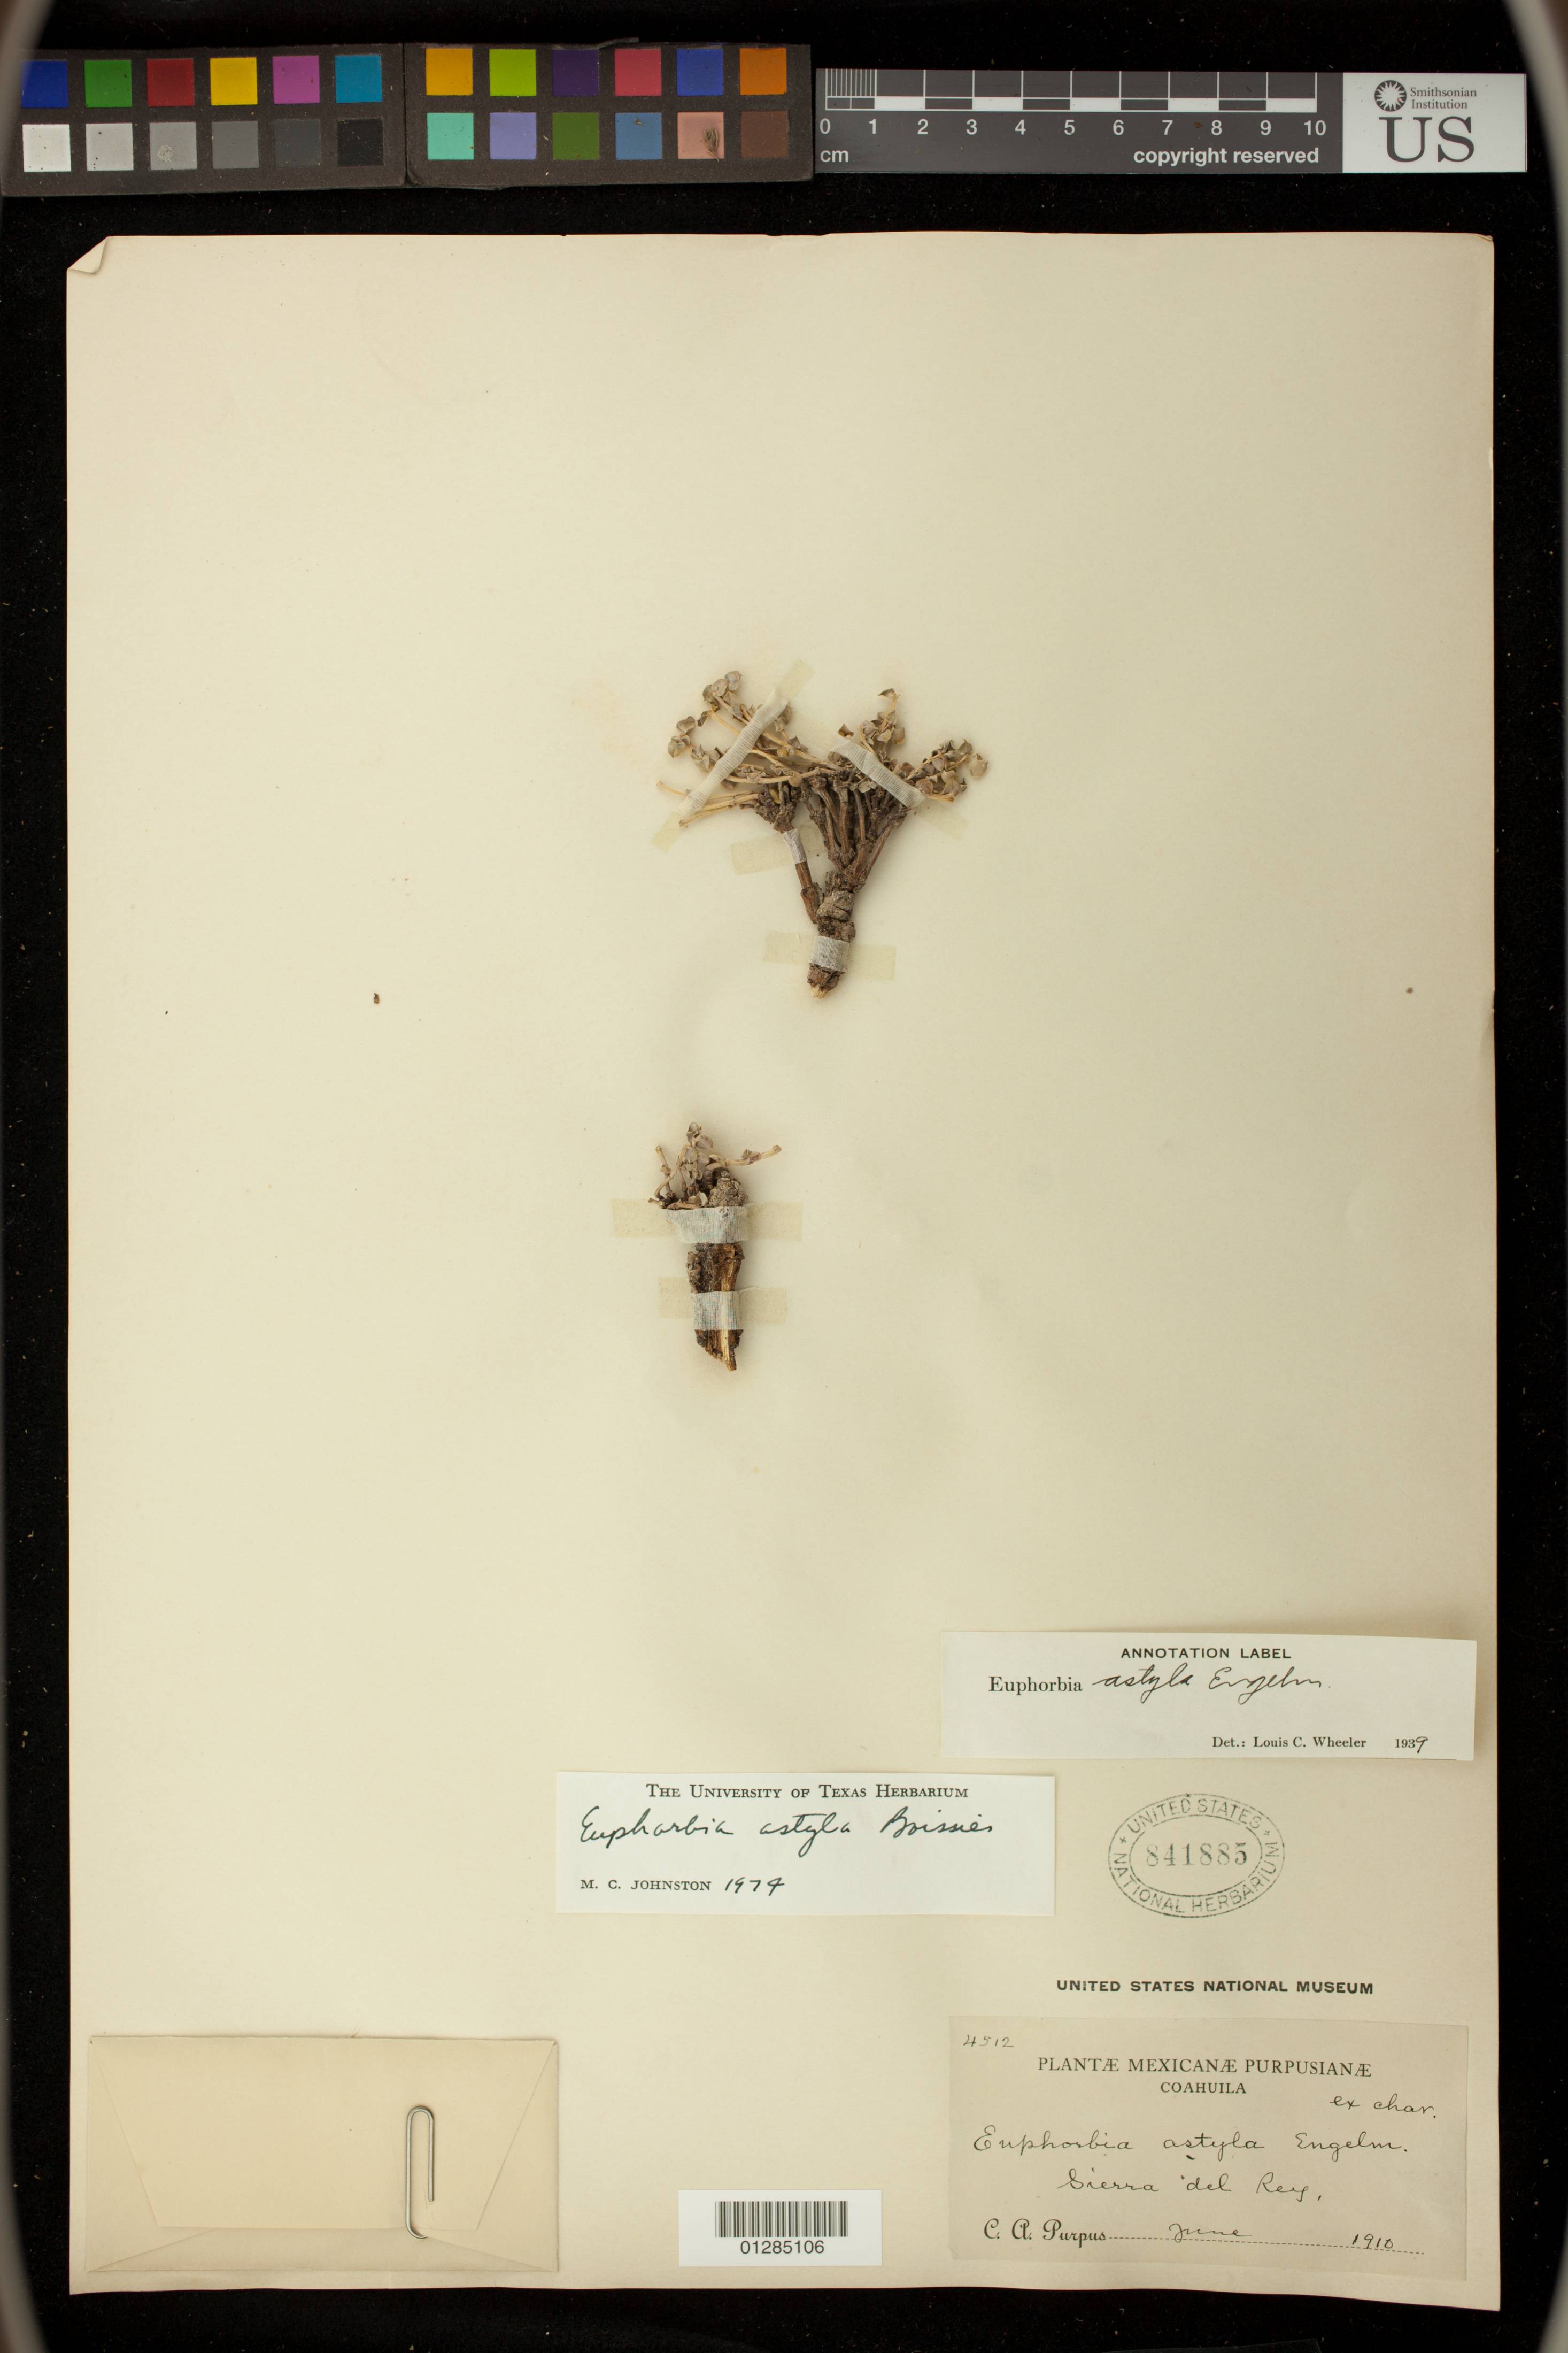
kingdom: Plantae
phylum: Tracheophyta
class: Magnoliopsida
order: Malpighiales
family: Euphorbiaceae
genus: Euphorbia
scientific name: Euphorbia astyla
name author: Engelm. ex Boiss.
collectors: C. A. Purpus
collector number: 4512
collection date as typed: Jun 1910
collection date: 1910-06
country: Mexico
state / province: Coahuila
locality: Sierra del Rey.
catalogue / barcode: US 841885